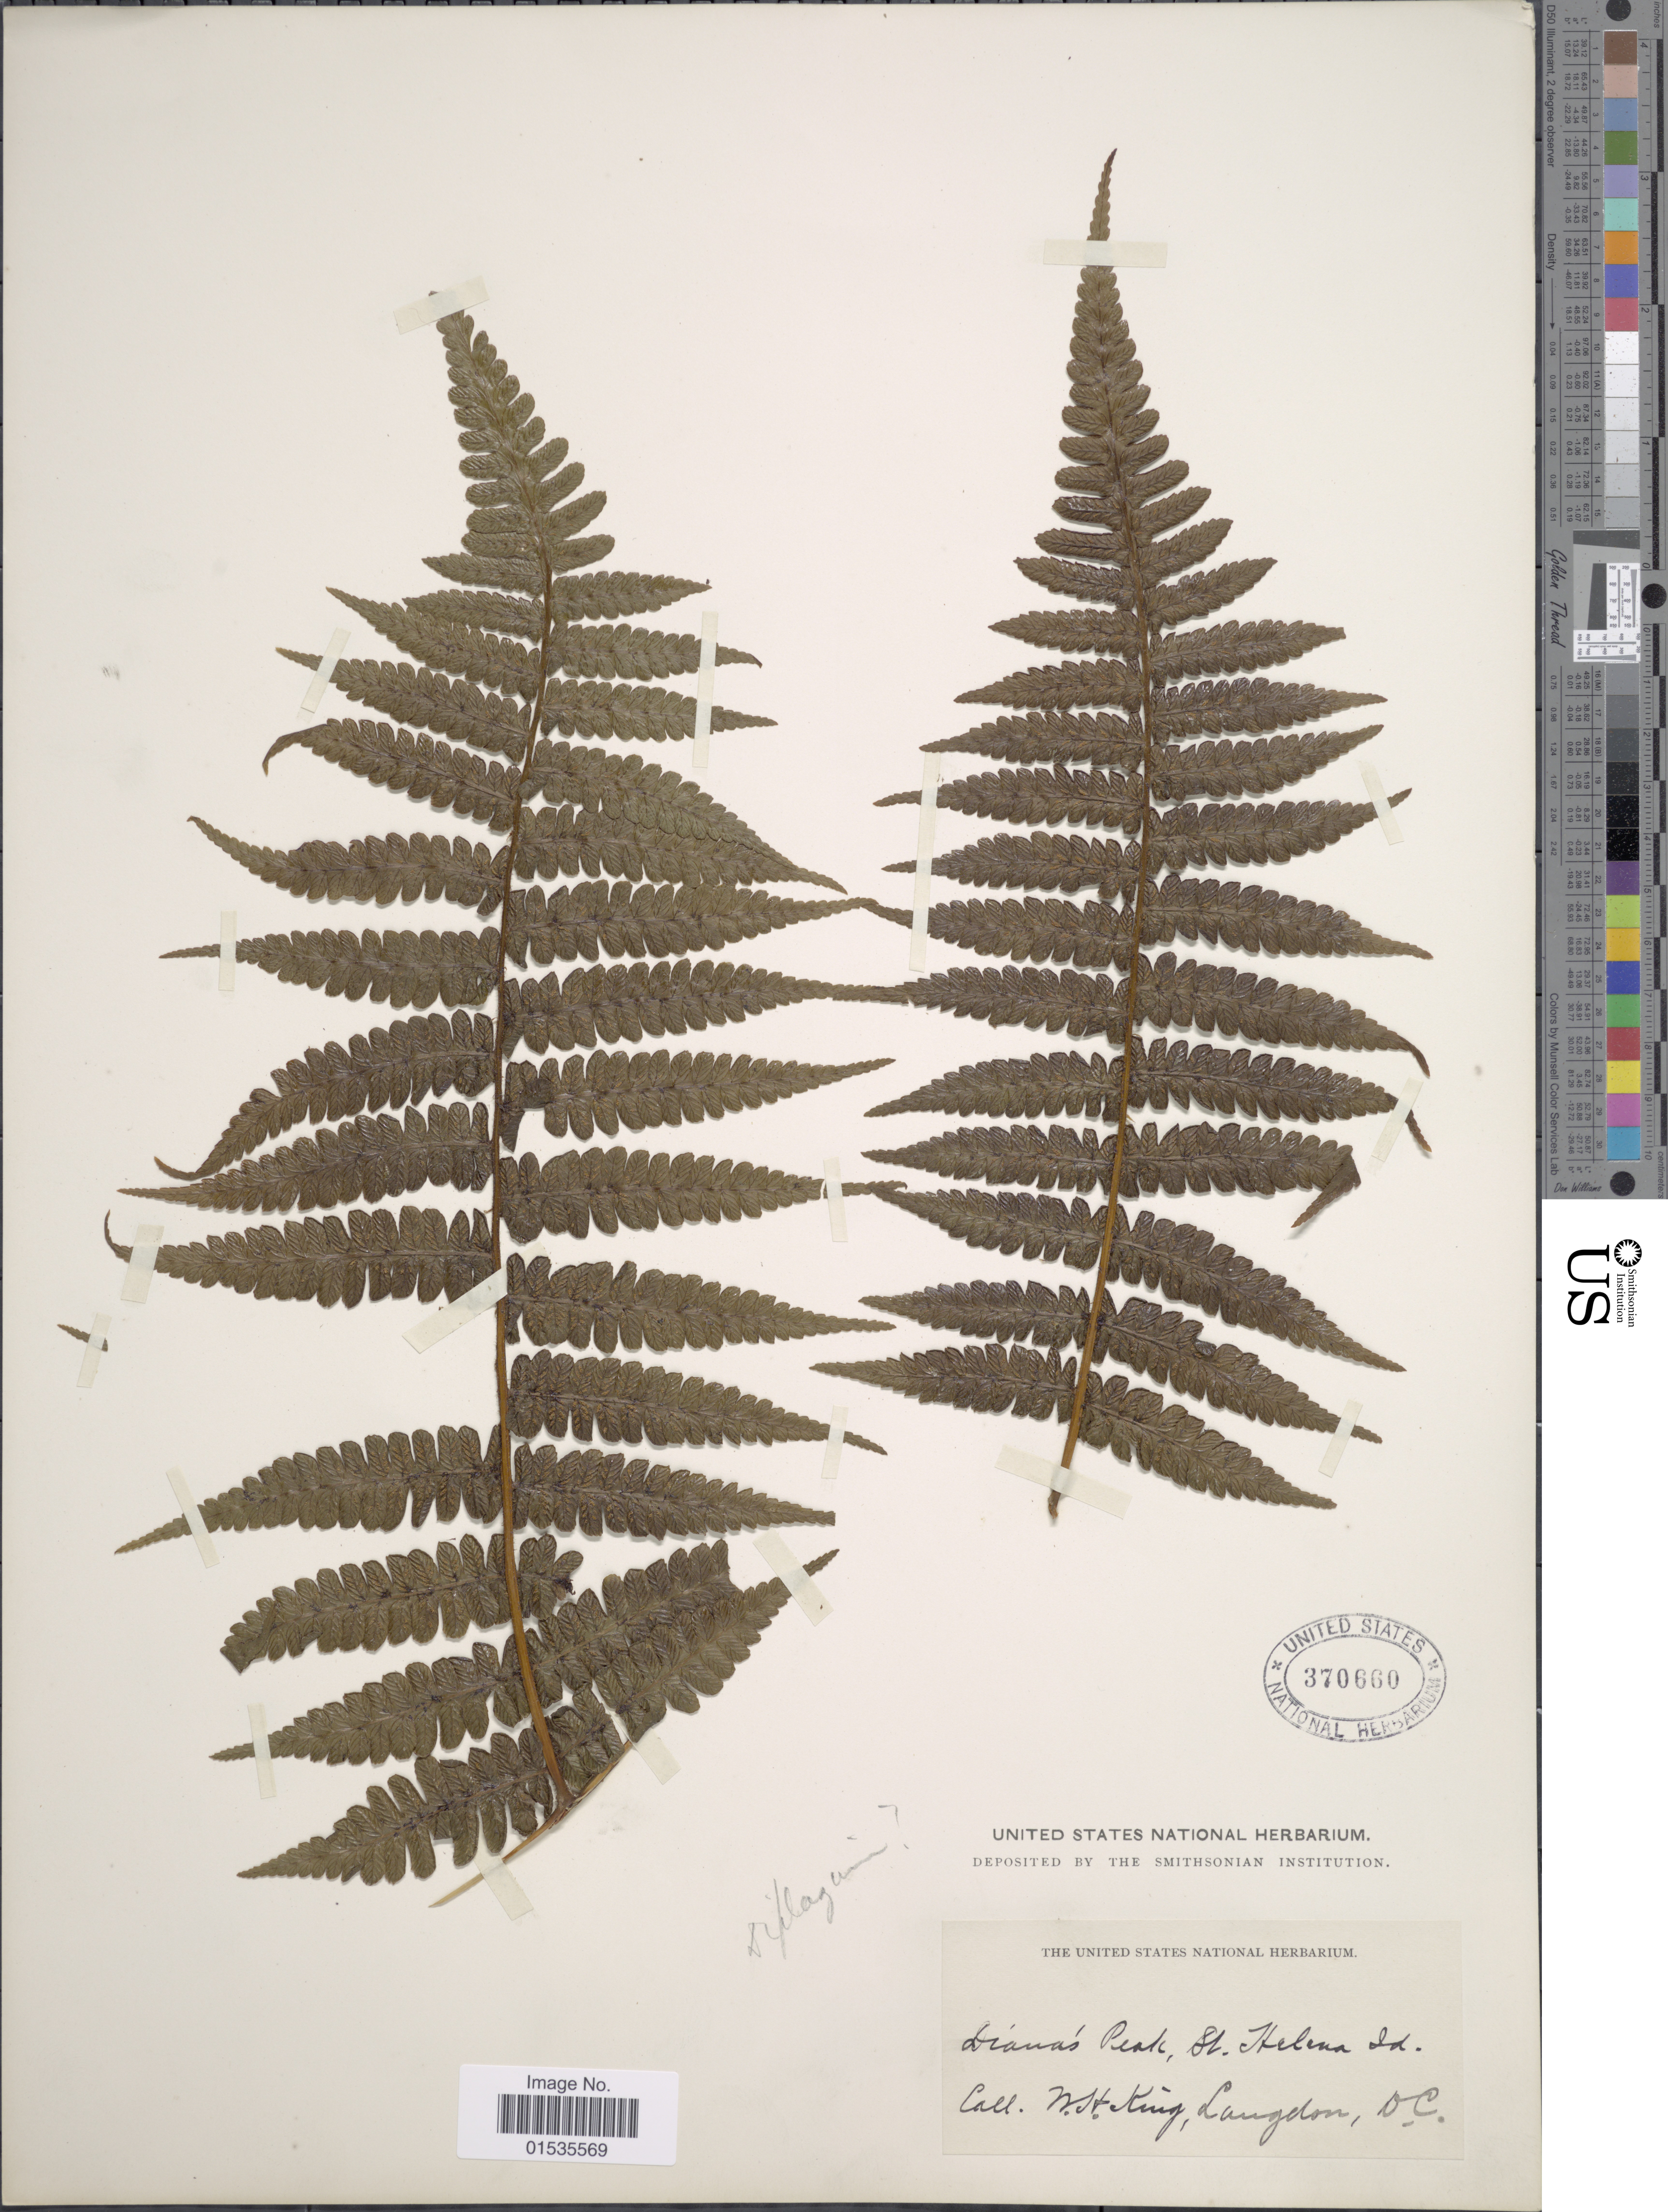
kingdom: Plantae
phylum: Tracheophyta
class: Polypodiopsida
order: Polypodiales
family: Athyriaceae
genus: Diplazium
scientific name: Diplazium nigropaleaceum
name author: Kunze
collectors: W. H. King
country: St. Helena Islands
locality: Diana's Peak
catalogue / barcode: US 370660